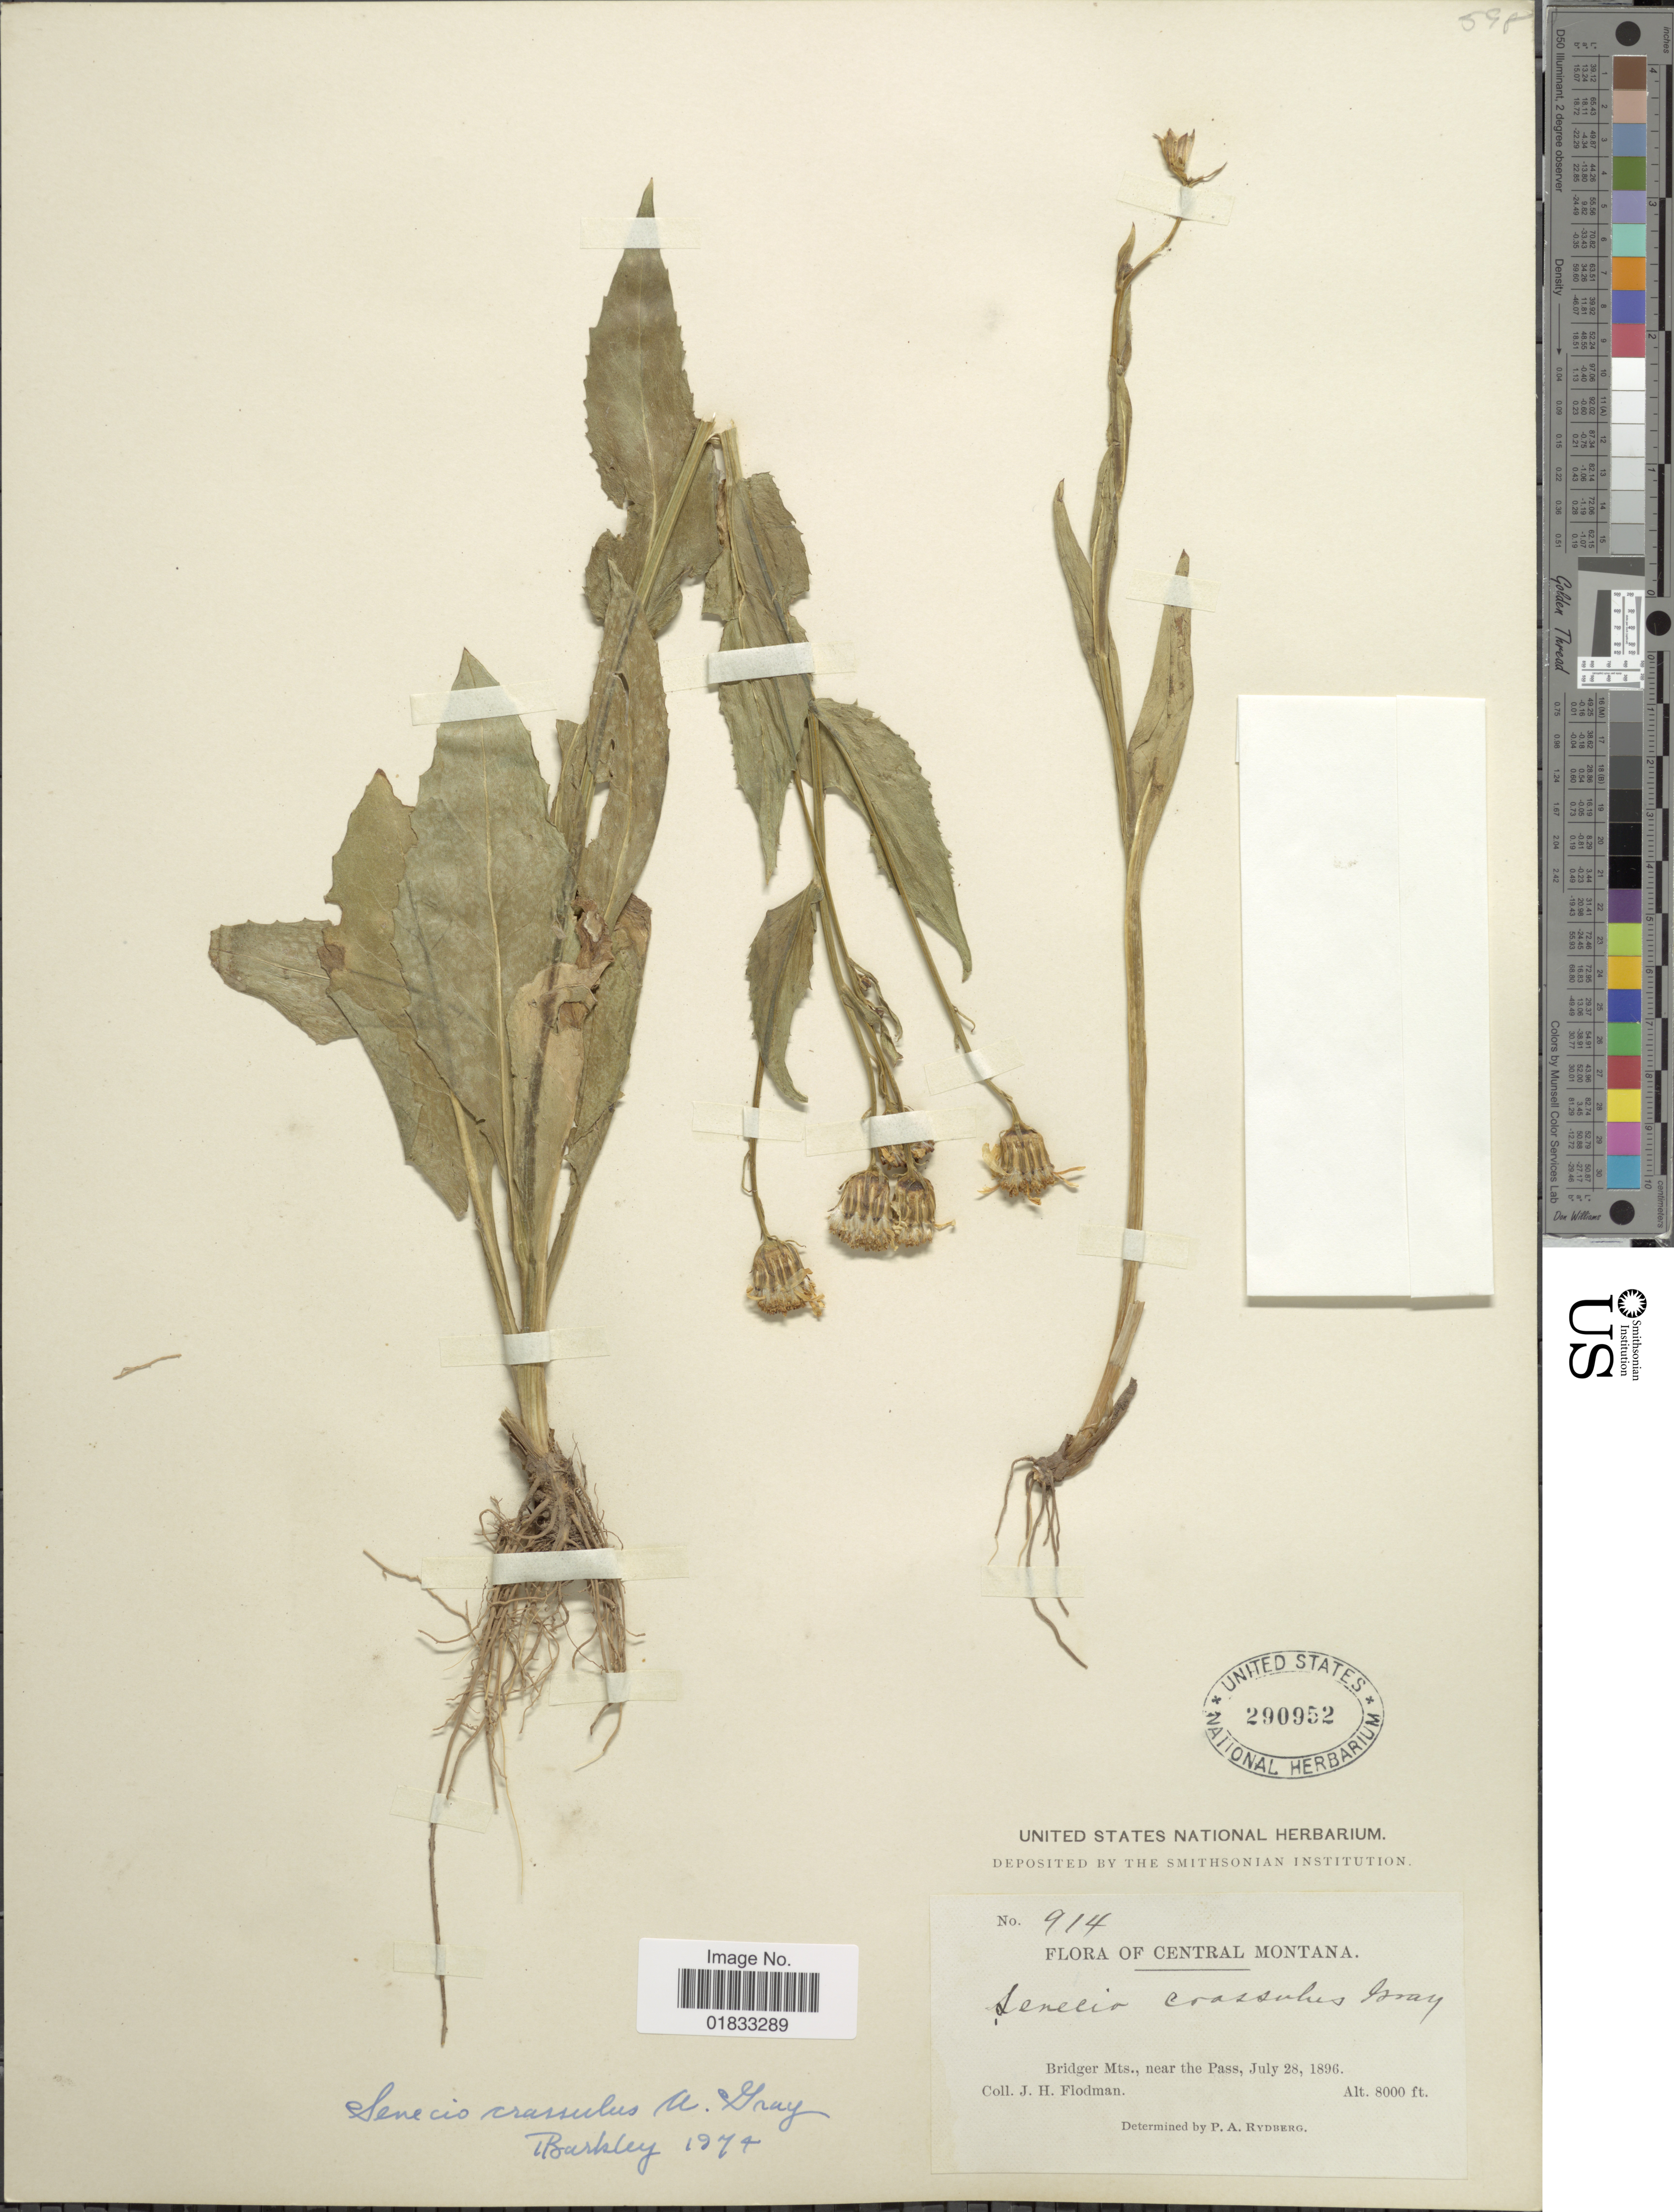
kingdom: Plantae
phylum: Tracheophyta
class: Magnoliopsida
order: Asterales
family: Asteraceae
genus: Senecio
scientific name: Senecio crassulus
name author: A. Gray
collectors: J. Flodman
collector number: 914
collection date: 1896-07-28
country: United States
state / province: Montana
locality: Central Montana, Bridger Mts., near the Pass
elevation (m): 2438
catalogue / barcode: US 290952